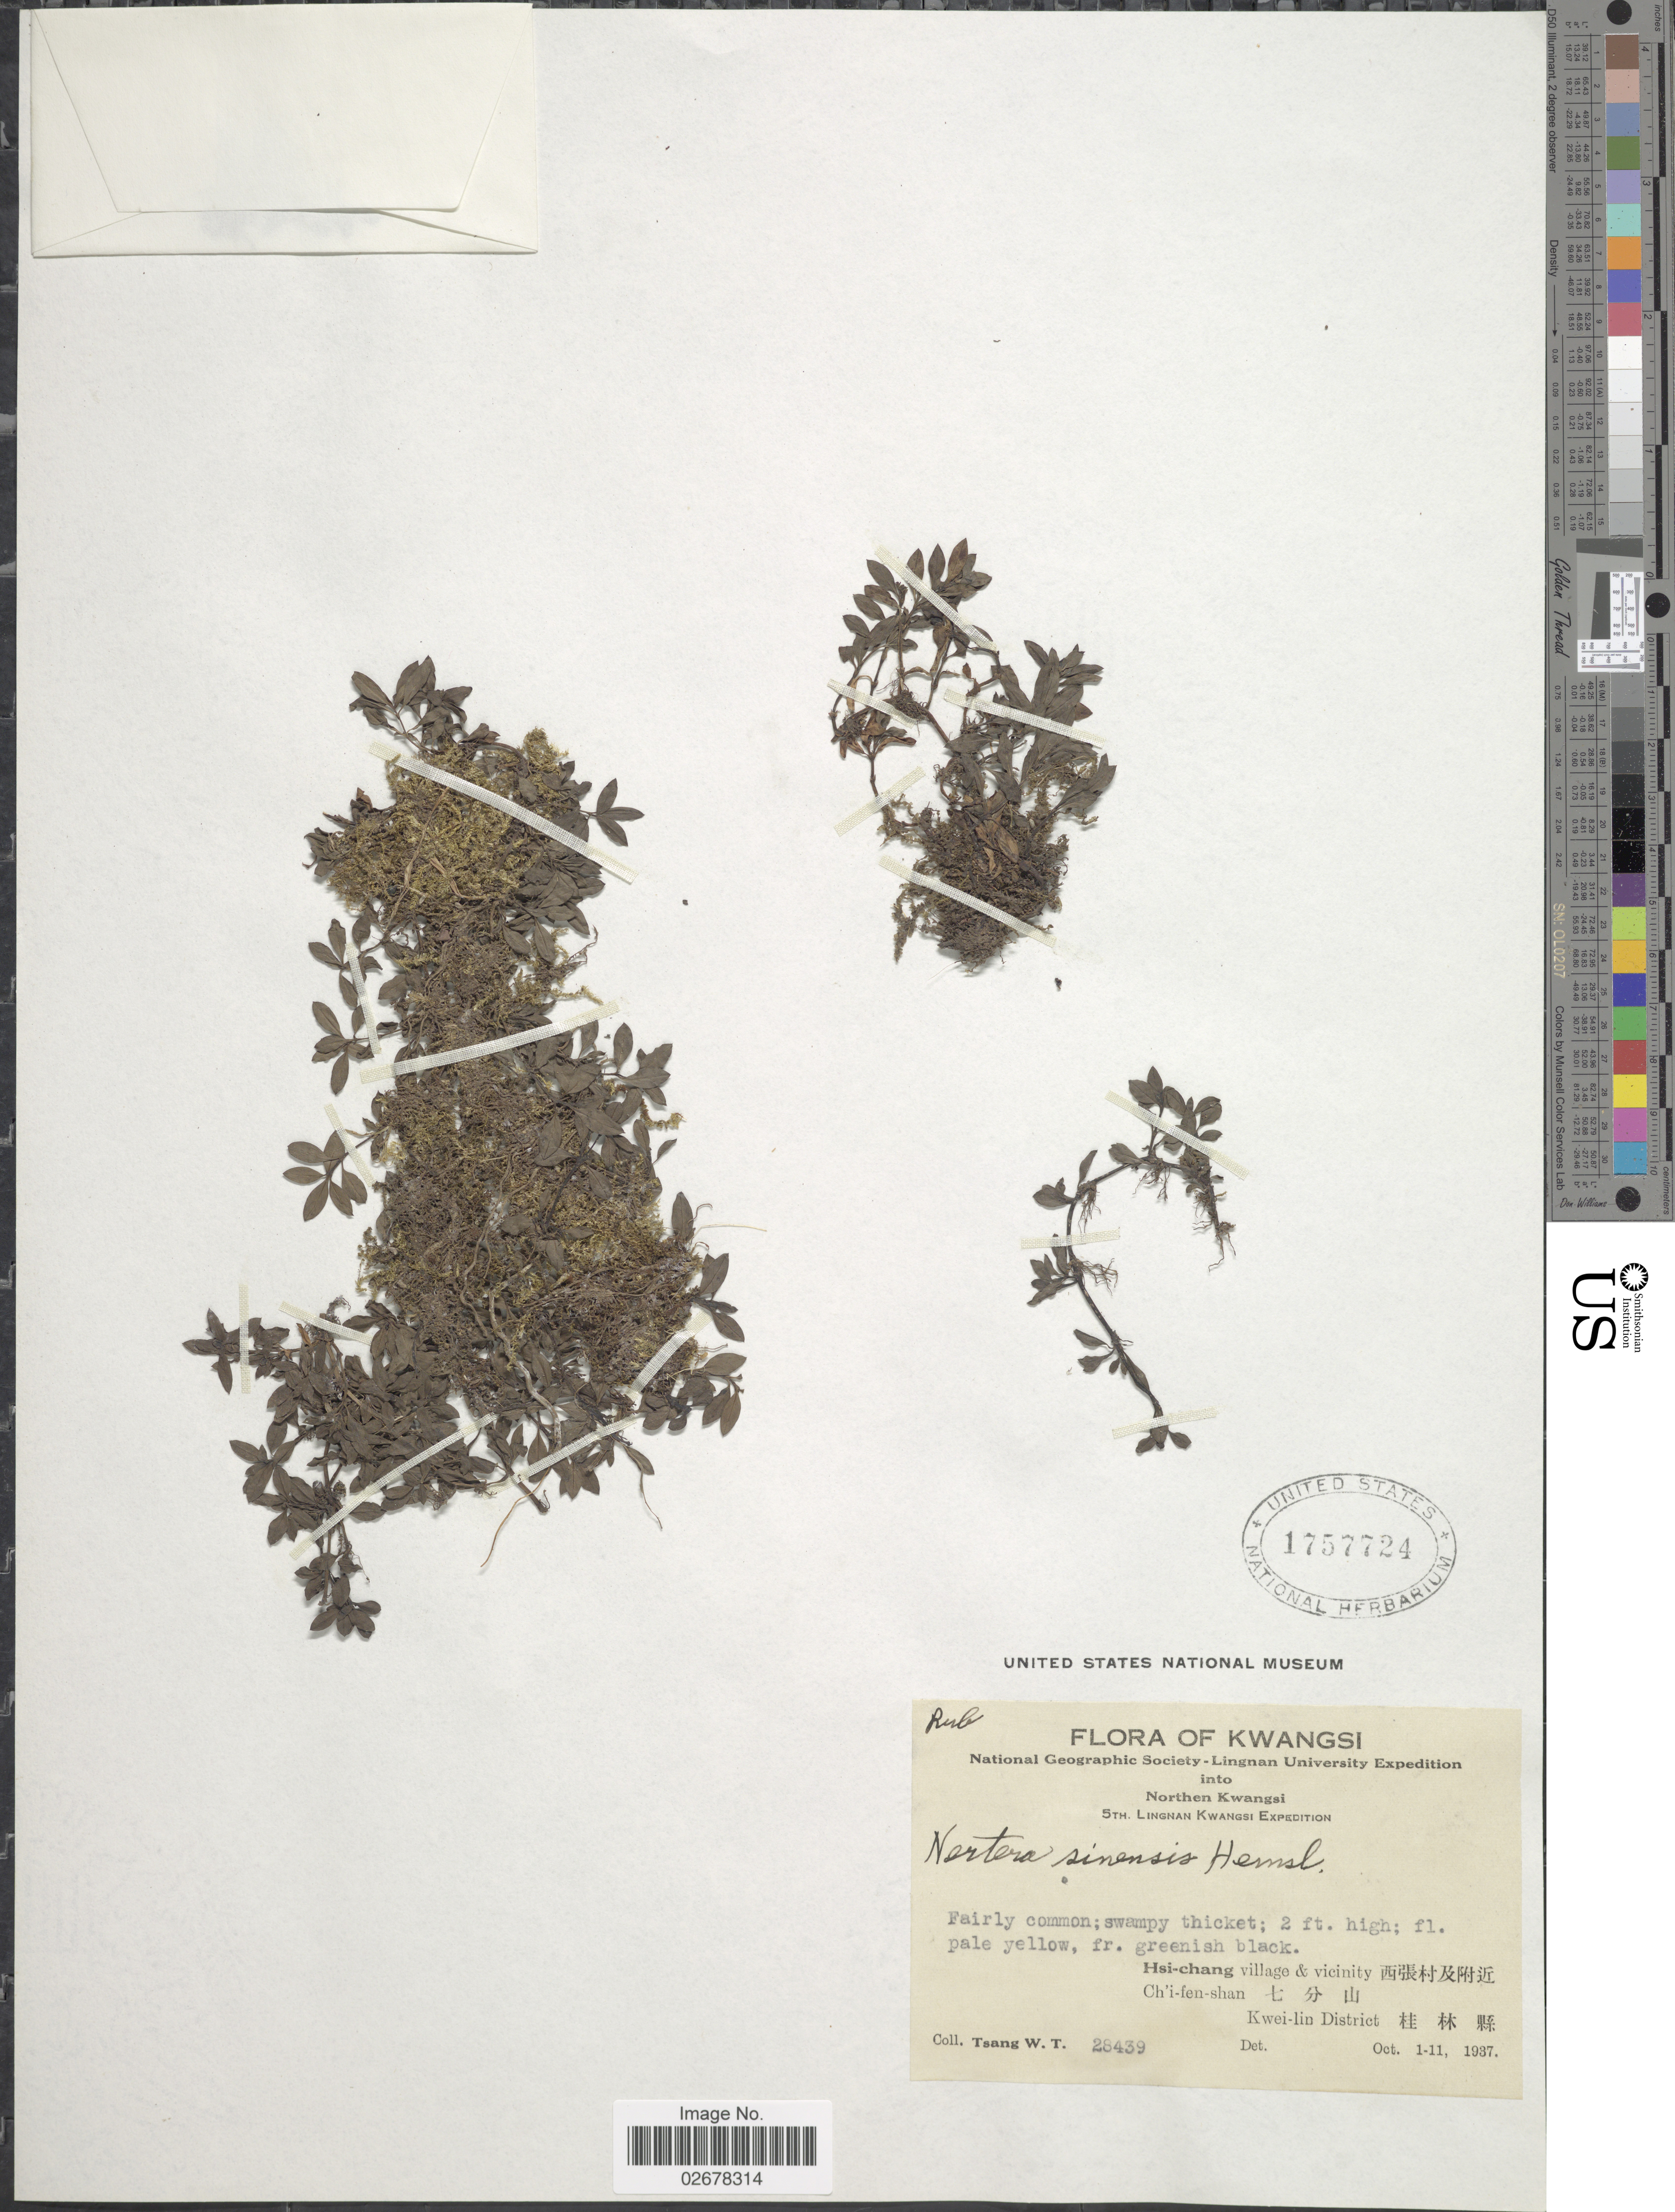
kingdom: Plantae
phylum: Tracheophyta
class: Magnoliopsida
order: Gentianales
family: Rubiaceae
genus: Nertera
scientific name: Nertera sinensis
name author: Hemsl. ex F.B. Forbes & Hemsl.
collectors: W. T. Tsang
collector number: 28439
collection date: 1937-10-01/1937-10-11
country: China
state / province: Guangxi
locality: Kwangsi, Northern Kwangsi, Hsi-chang village & vicinity, Ch'i-fen-shan Kweil-lin District, swampy thicket.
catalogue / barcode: US 1757724